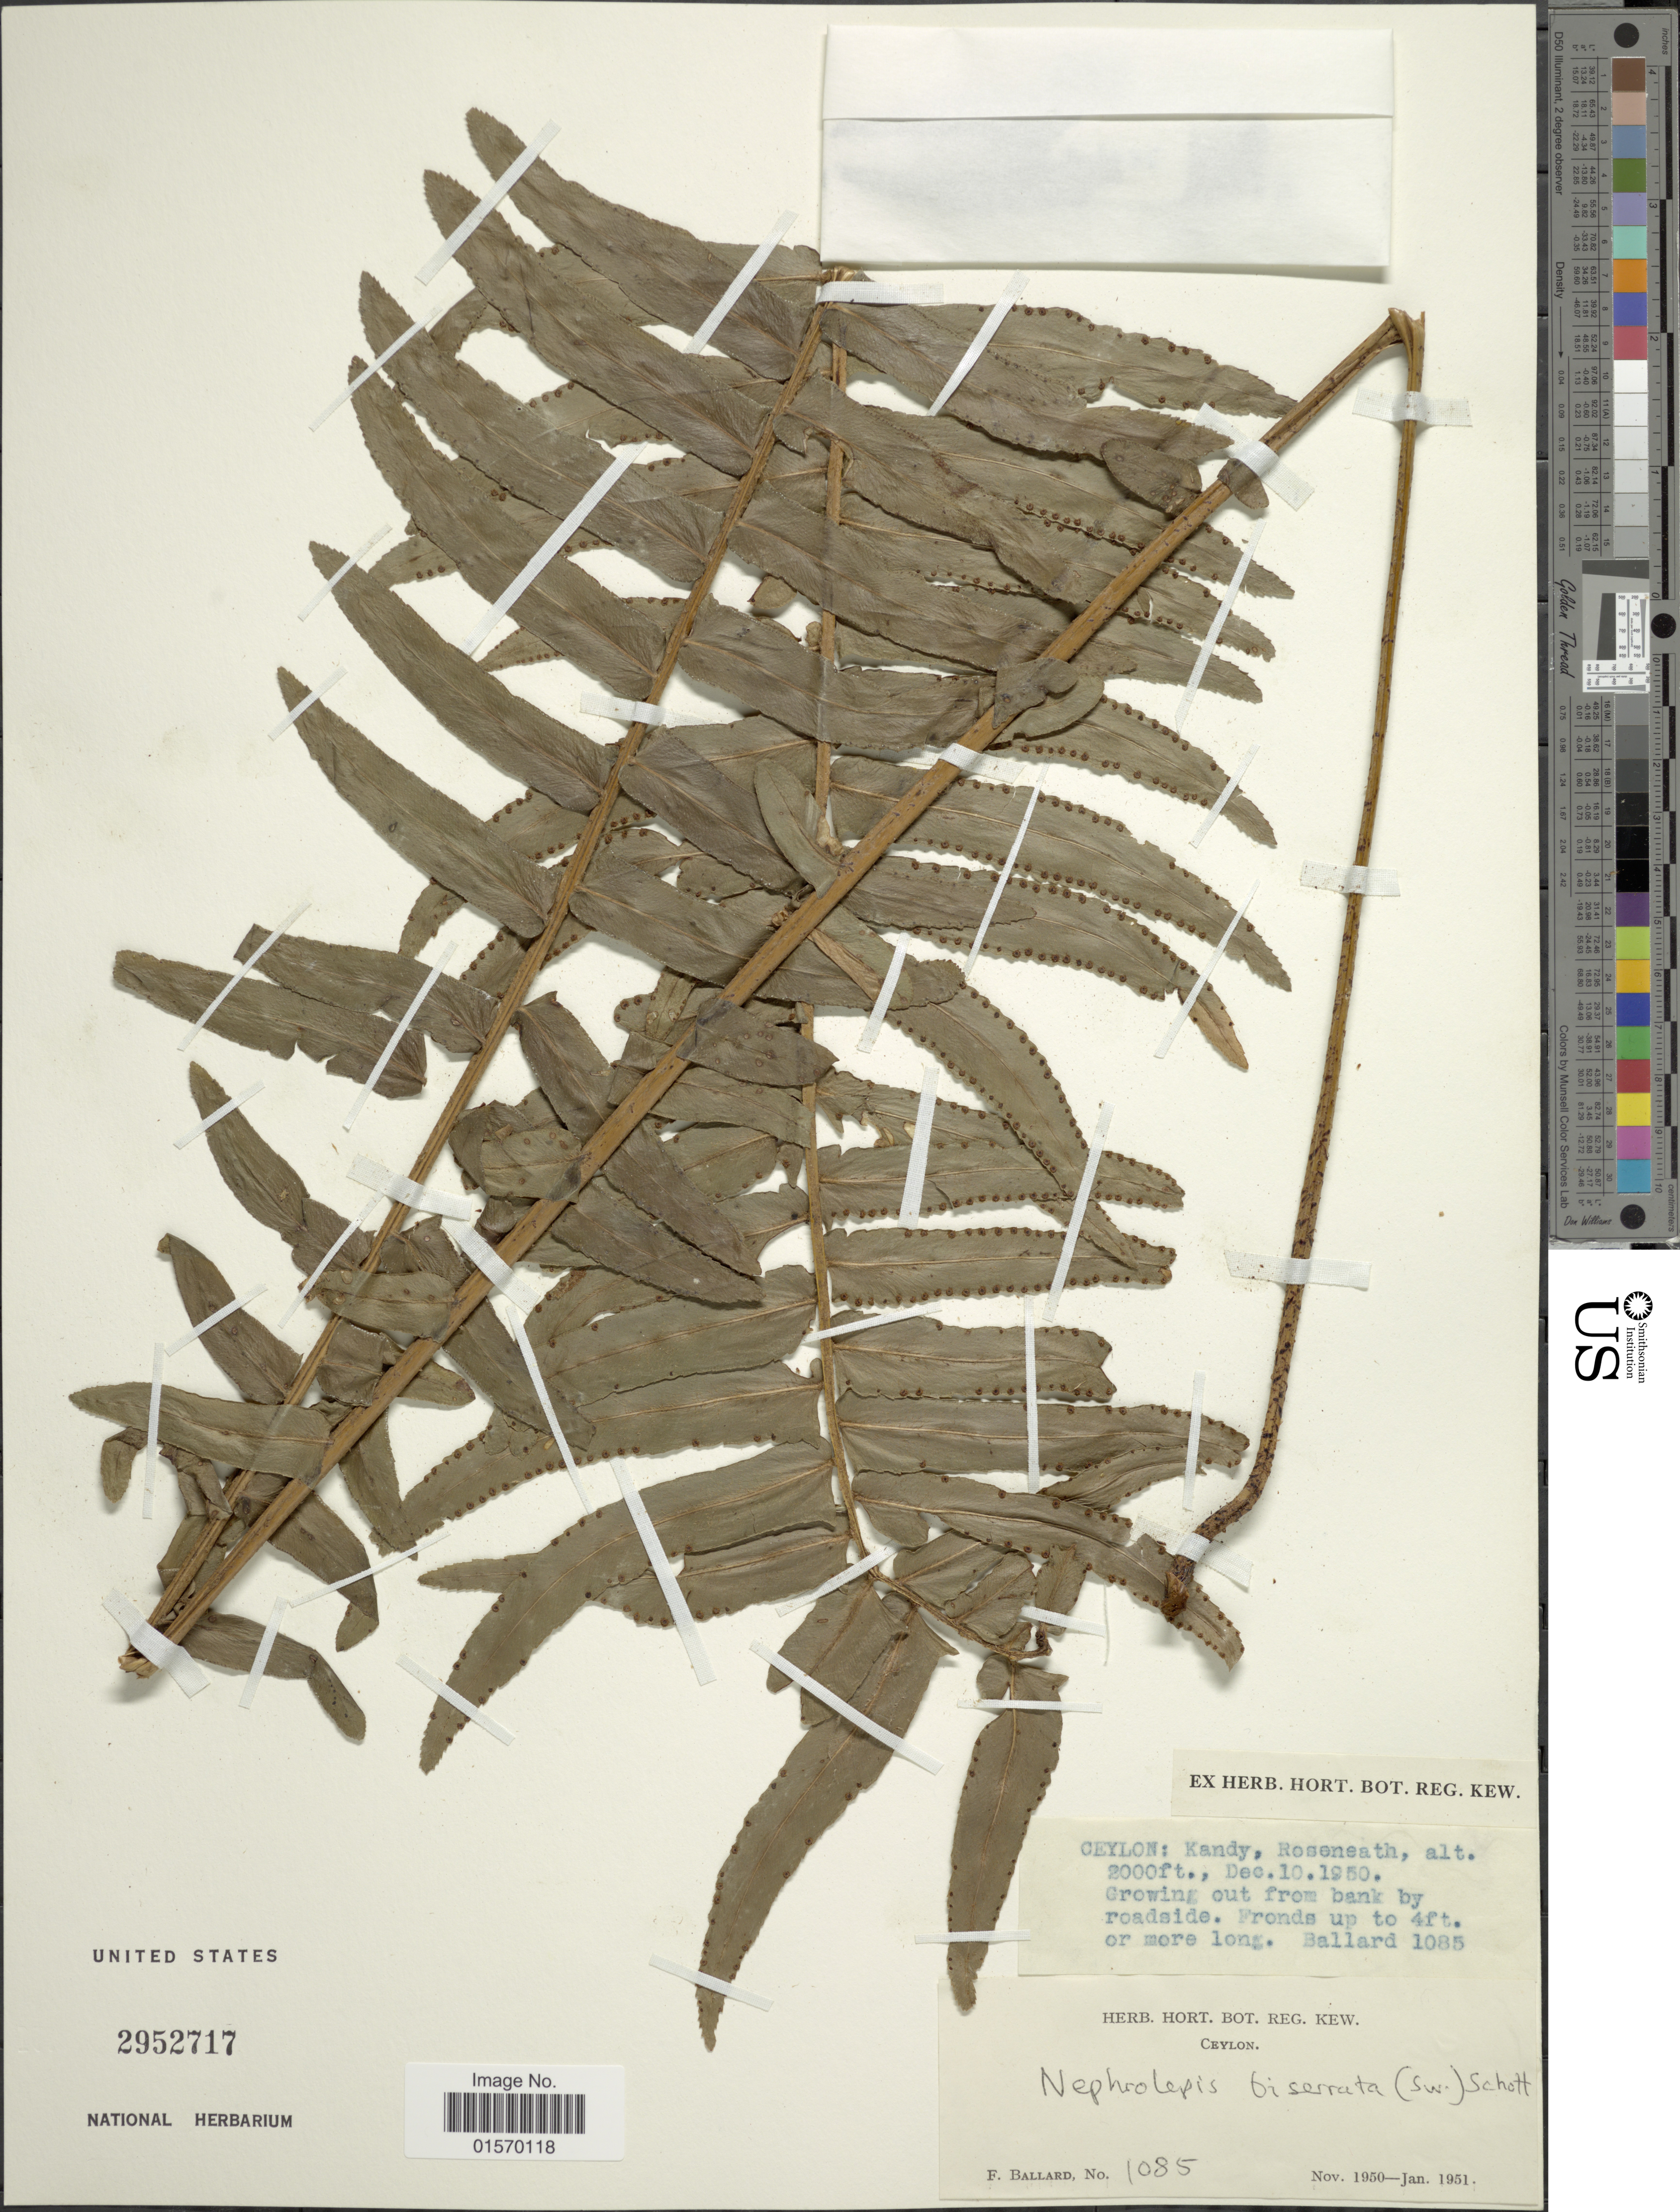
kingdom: Plantae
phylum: Tracheophyta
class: Polypodiopsida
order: Polypodiales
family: Nephrolepidaceae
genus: Nephrolepis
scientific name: Nephrolepis biserrata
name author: (Sw.) Schott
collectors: F. Ballard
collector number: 1085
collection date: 1950-12-10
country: Sri Lanka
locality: Ceylon: Kandy, Roseneath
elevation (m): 610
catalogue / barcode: US 2952717